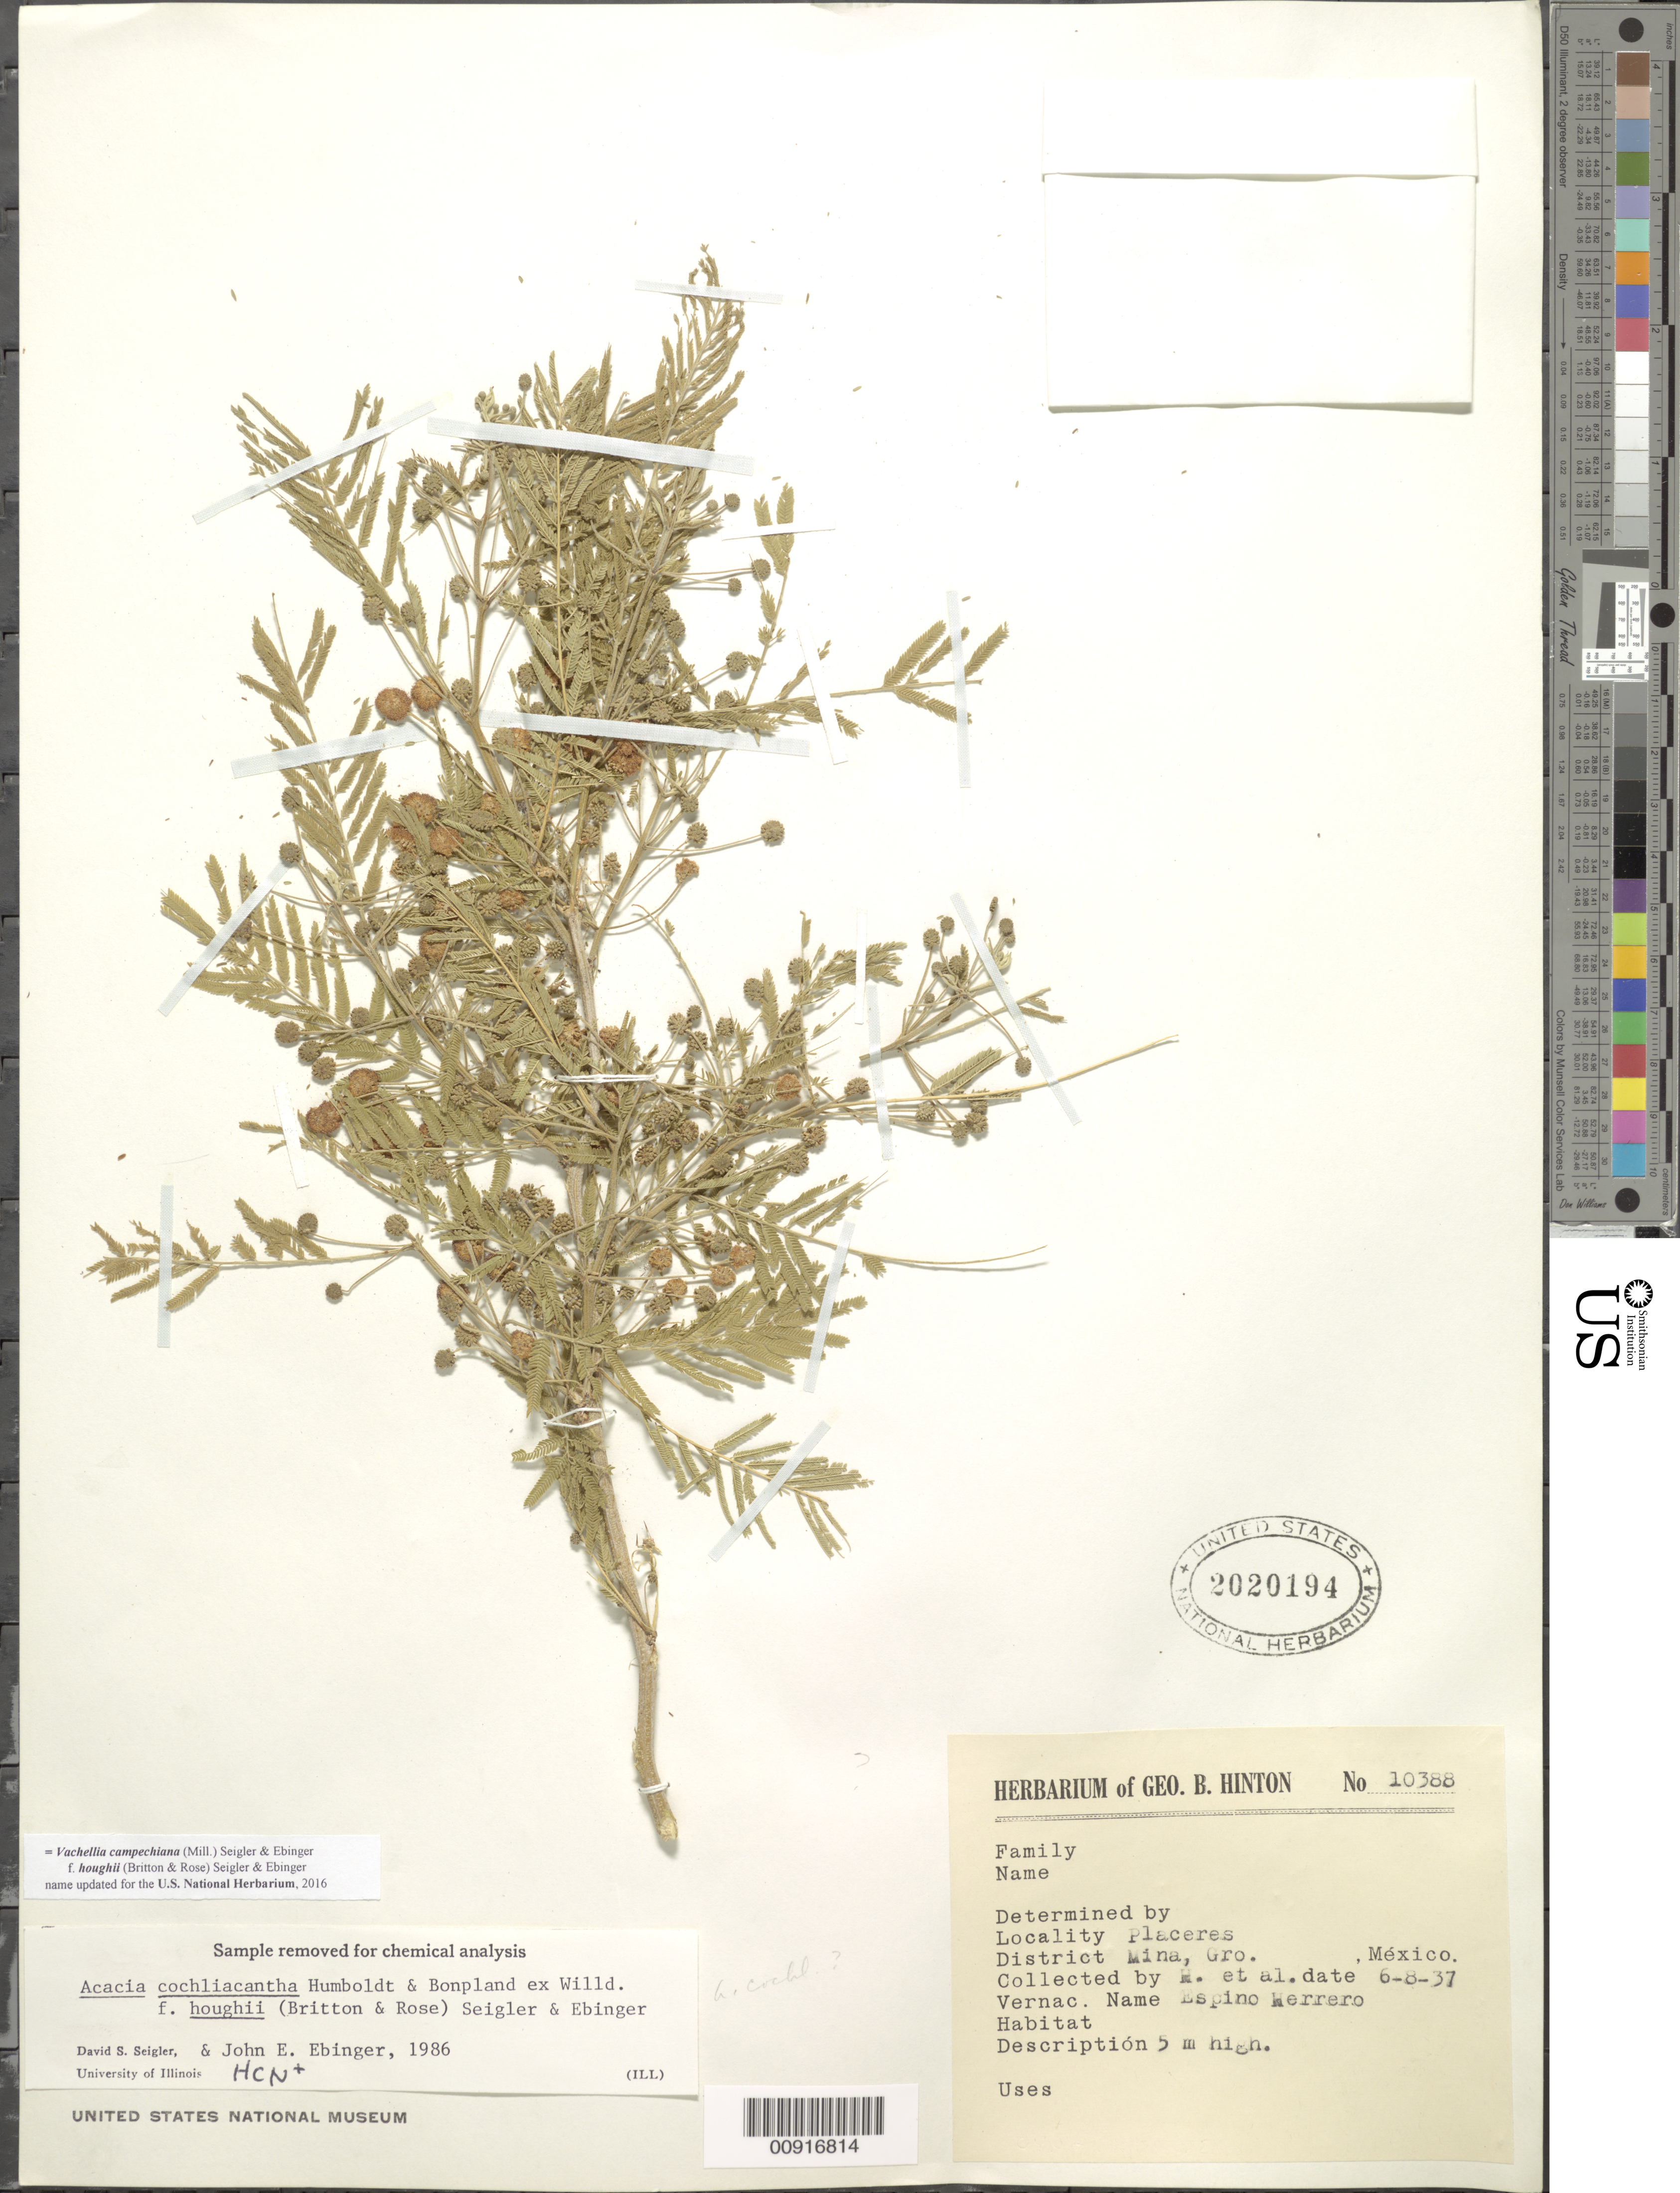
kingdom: Plantae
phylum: Tracheophyta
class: Magnoliopsida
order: Fabales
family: Fabaceae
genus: Vachellia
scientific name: Vachellia campechiana f. houghii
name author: (Britton & Rose) Seigler & Ebinger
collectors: G. B. Hinton & et al.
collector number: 10388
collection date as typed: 08 Jun 1937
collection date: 1937-06-08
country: Mexico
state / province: Guerrero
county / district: Mina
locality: Placeres, District Mina, Guerrero.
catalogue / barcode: US 2020194